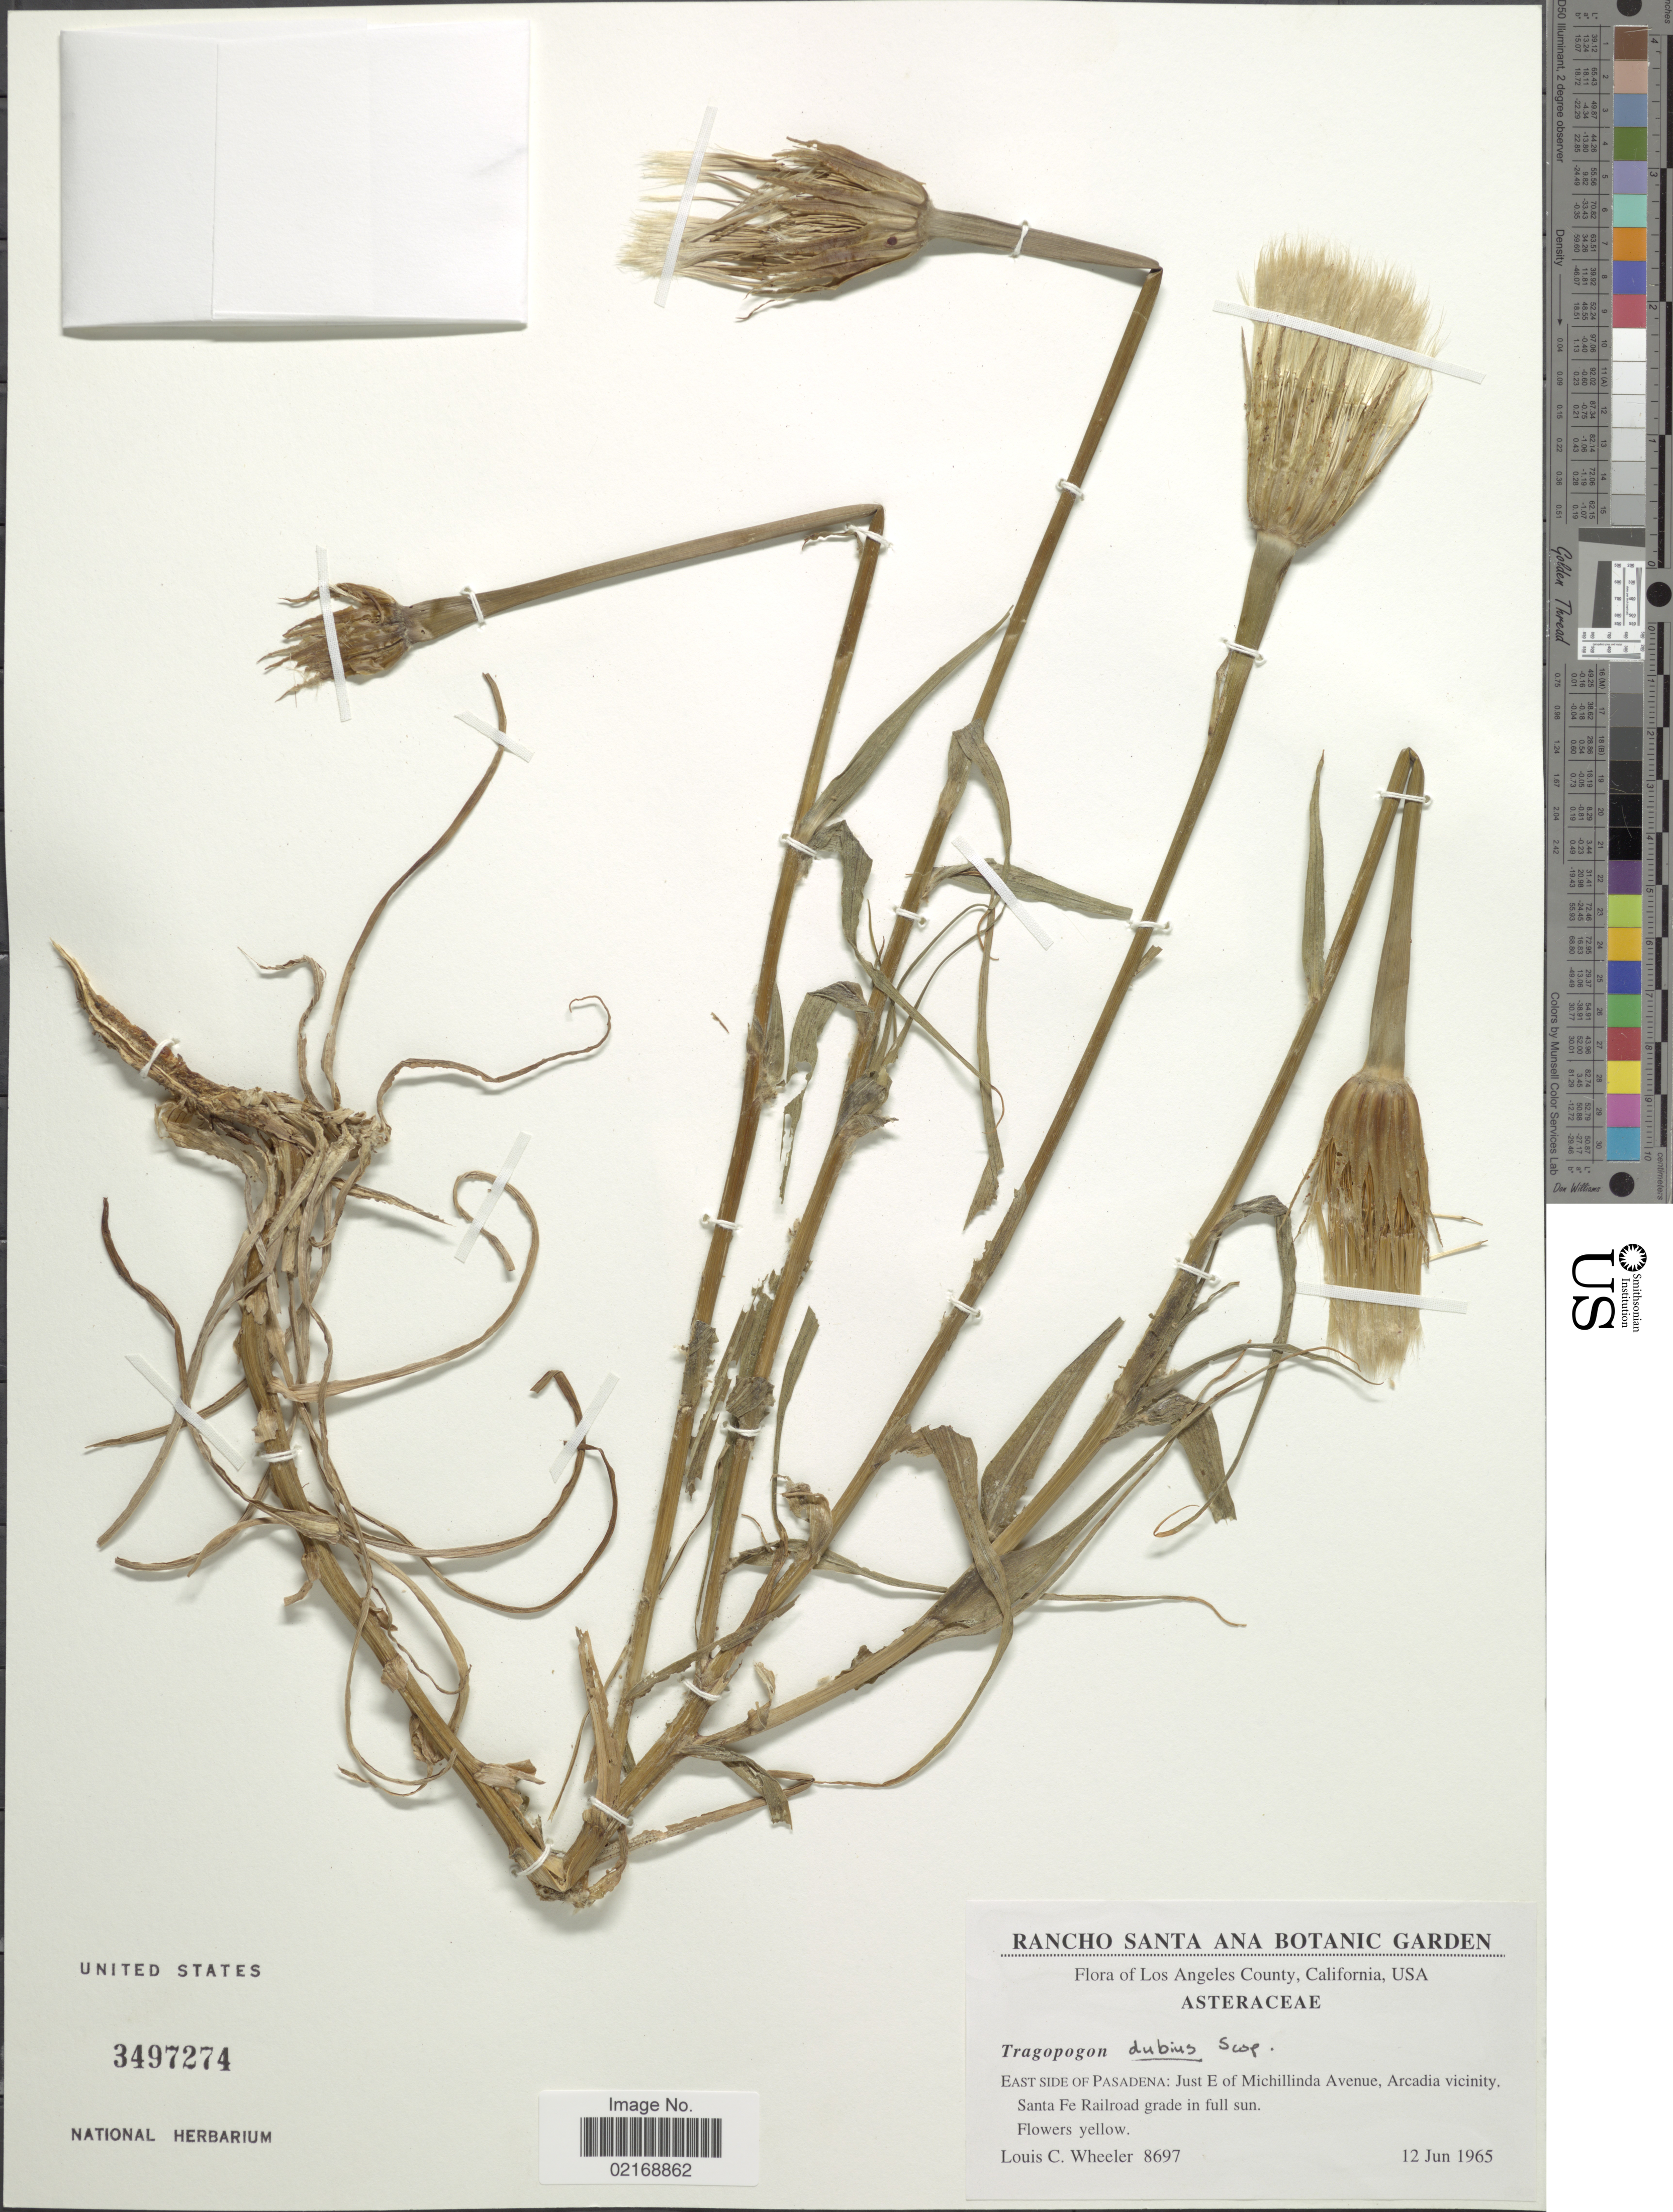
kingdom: Plantae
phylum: Tracheophyta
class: Magnoliopsida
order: Asterales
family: Asteraceae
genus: Tragopogon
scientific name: Tragopogon dubius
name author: Scop.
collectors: L. C. Wheeler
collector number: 8697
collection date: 1965-06-12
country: United States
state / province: California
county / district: Los Angeles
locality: Los Angeles County. East side of Pasadena: Just E of Michillinda Avenue, Arcadia vicinity. Santa Fe Railroad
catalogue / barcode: US 3497274